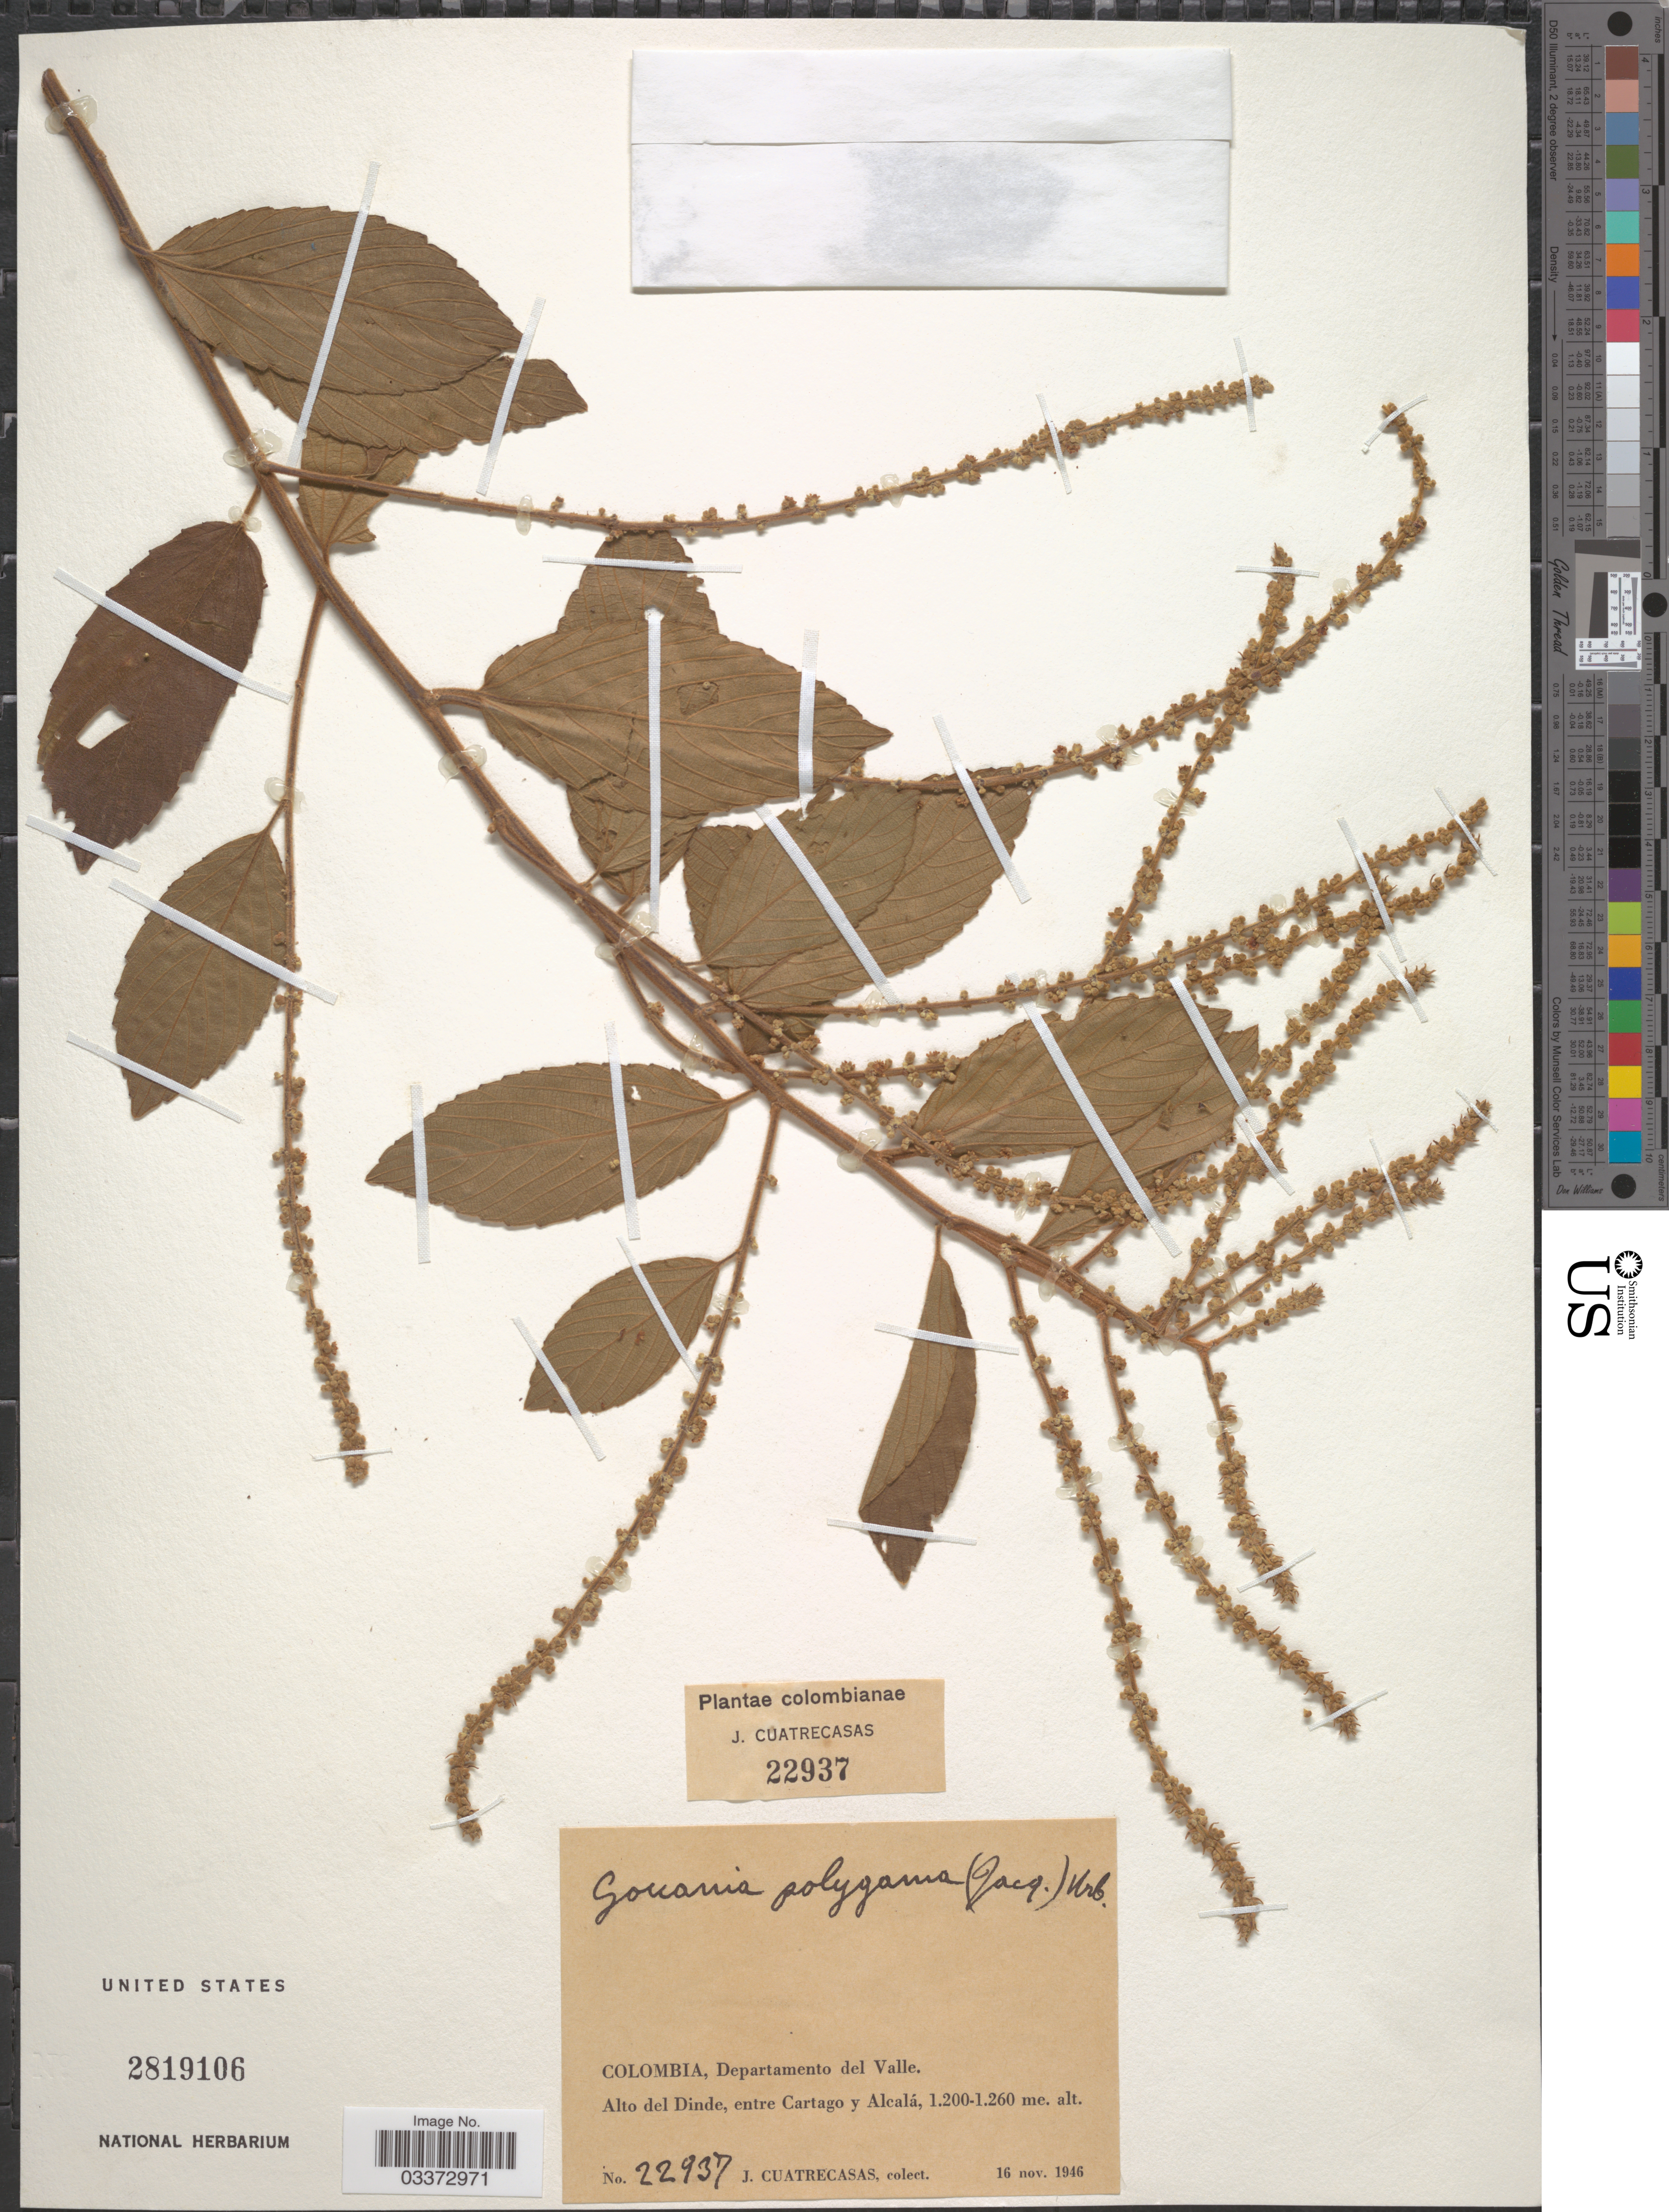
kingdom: Plantae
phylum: Tracheophyta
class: Magnoliopsida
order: Rosales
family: Rhamnaceae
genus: Gouania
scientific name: Gouania polygama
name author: (Jacq.) Urb.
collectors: J. Cuatrecasas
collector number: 22937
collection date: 1946-11-16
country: Colombia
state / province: Valle del Cauca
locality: Departamento del Valle. Alto del Dinde, entre Cartago y Alcalá.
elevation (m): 1200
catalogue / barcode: US 2819106